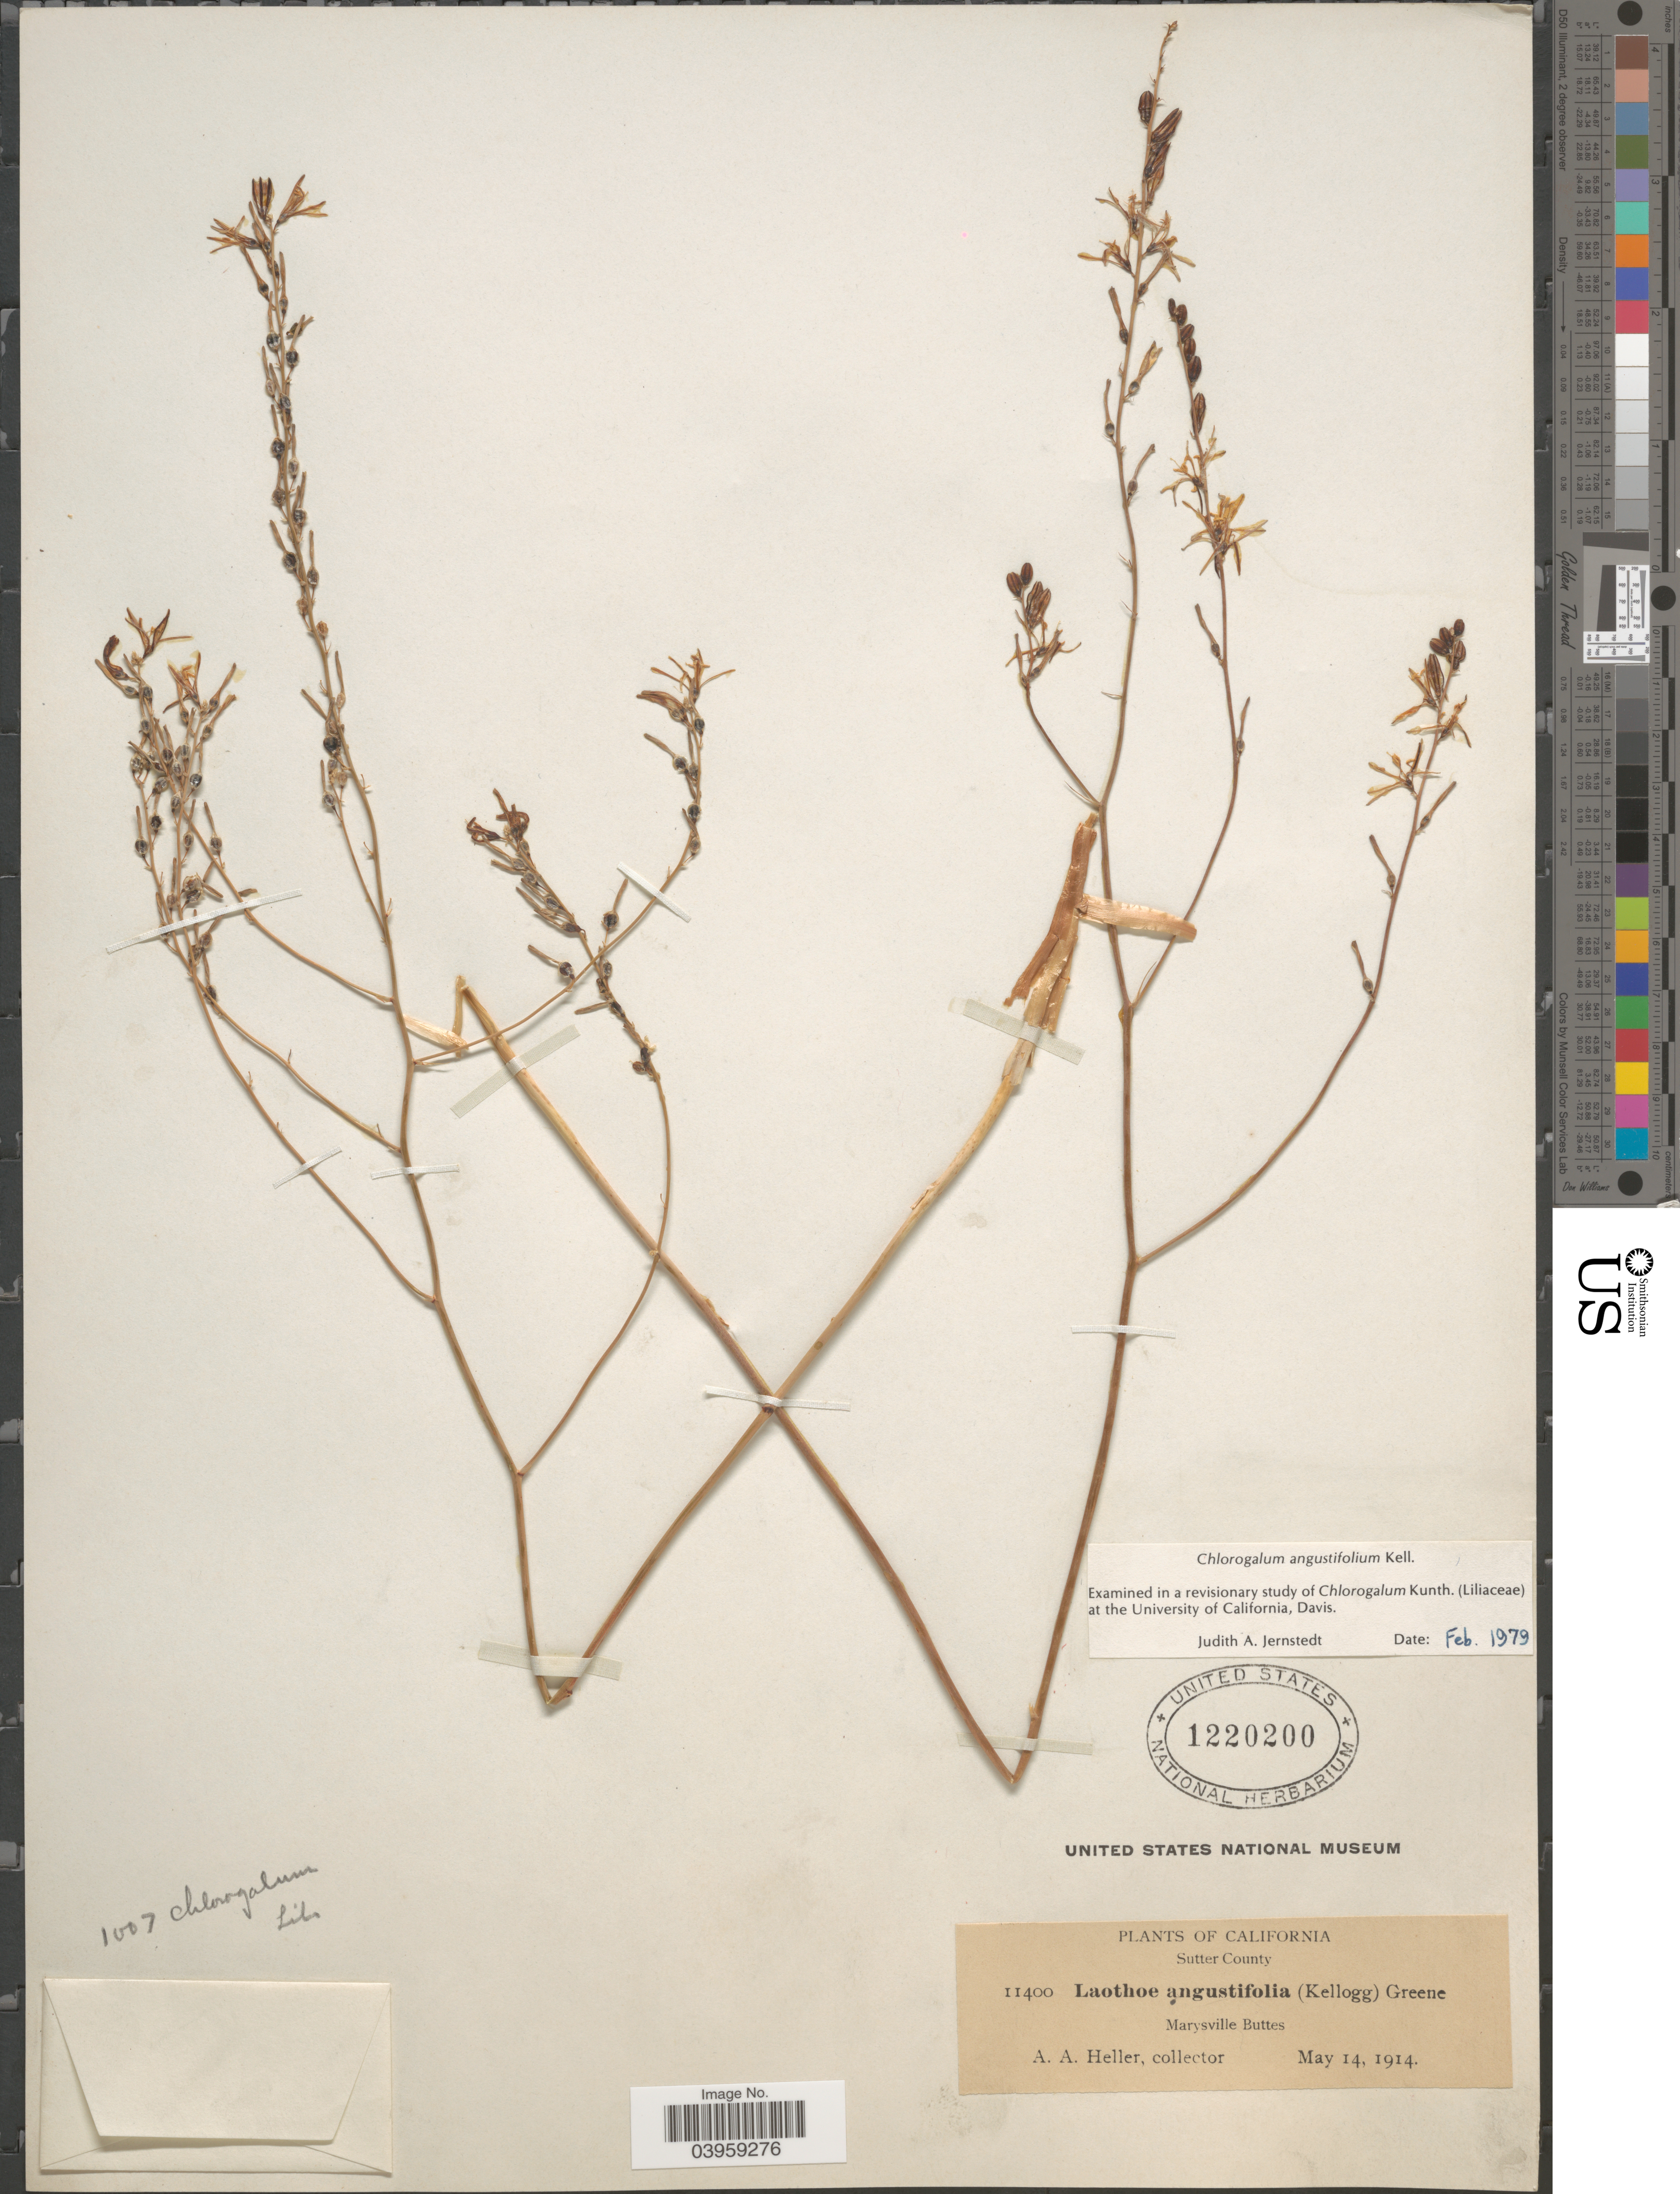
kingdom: Plantae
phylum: Tracheophyta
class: Liliopsida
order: Asparagales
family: Asparagaceae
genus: Chlorogalum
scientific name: Chlorogalum angustifolium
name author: Kellogg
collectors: A. A. Heller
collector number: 11400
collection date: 1914-05-14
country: United States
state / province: California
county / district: Sutter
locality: Sutter County. Marysville Buttes.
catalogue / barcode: US 1220200